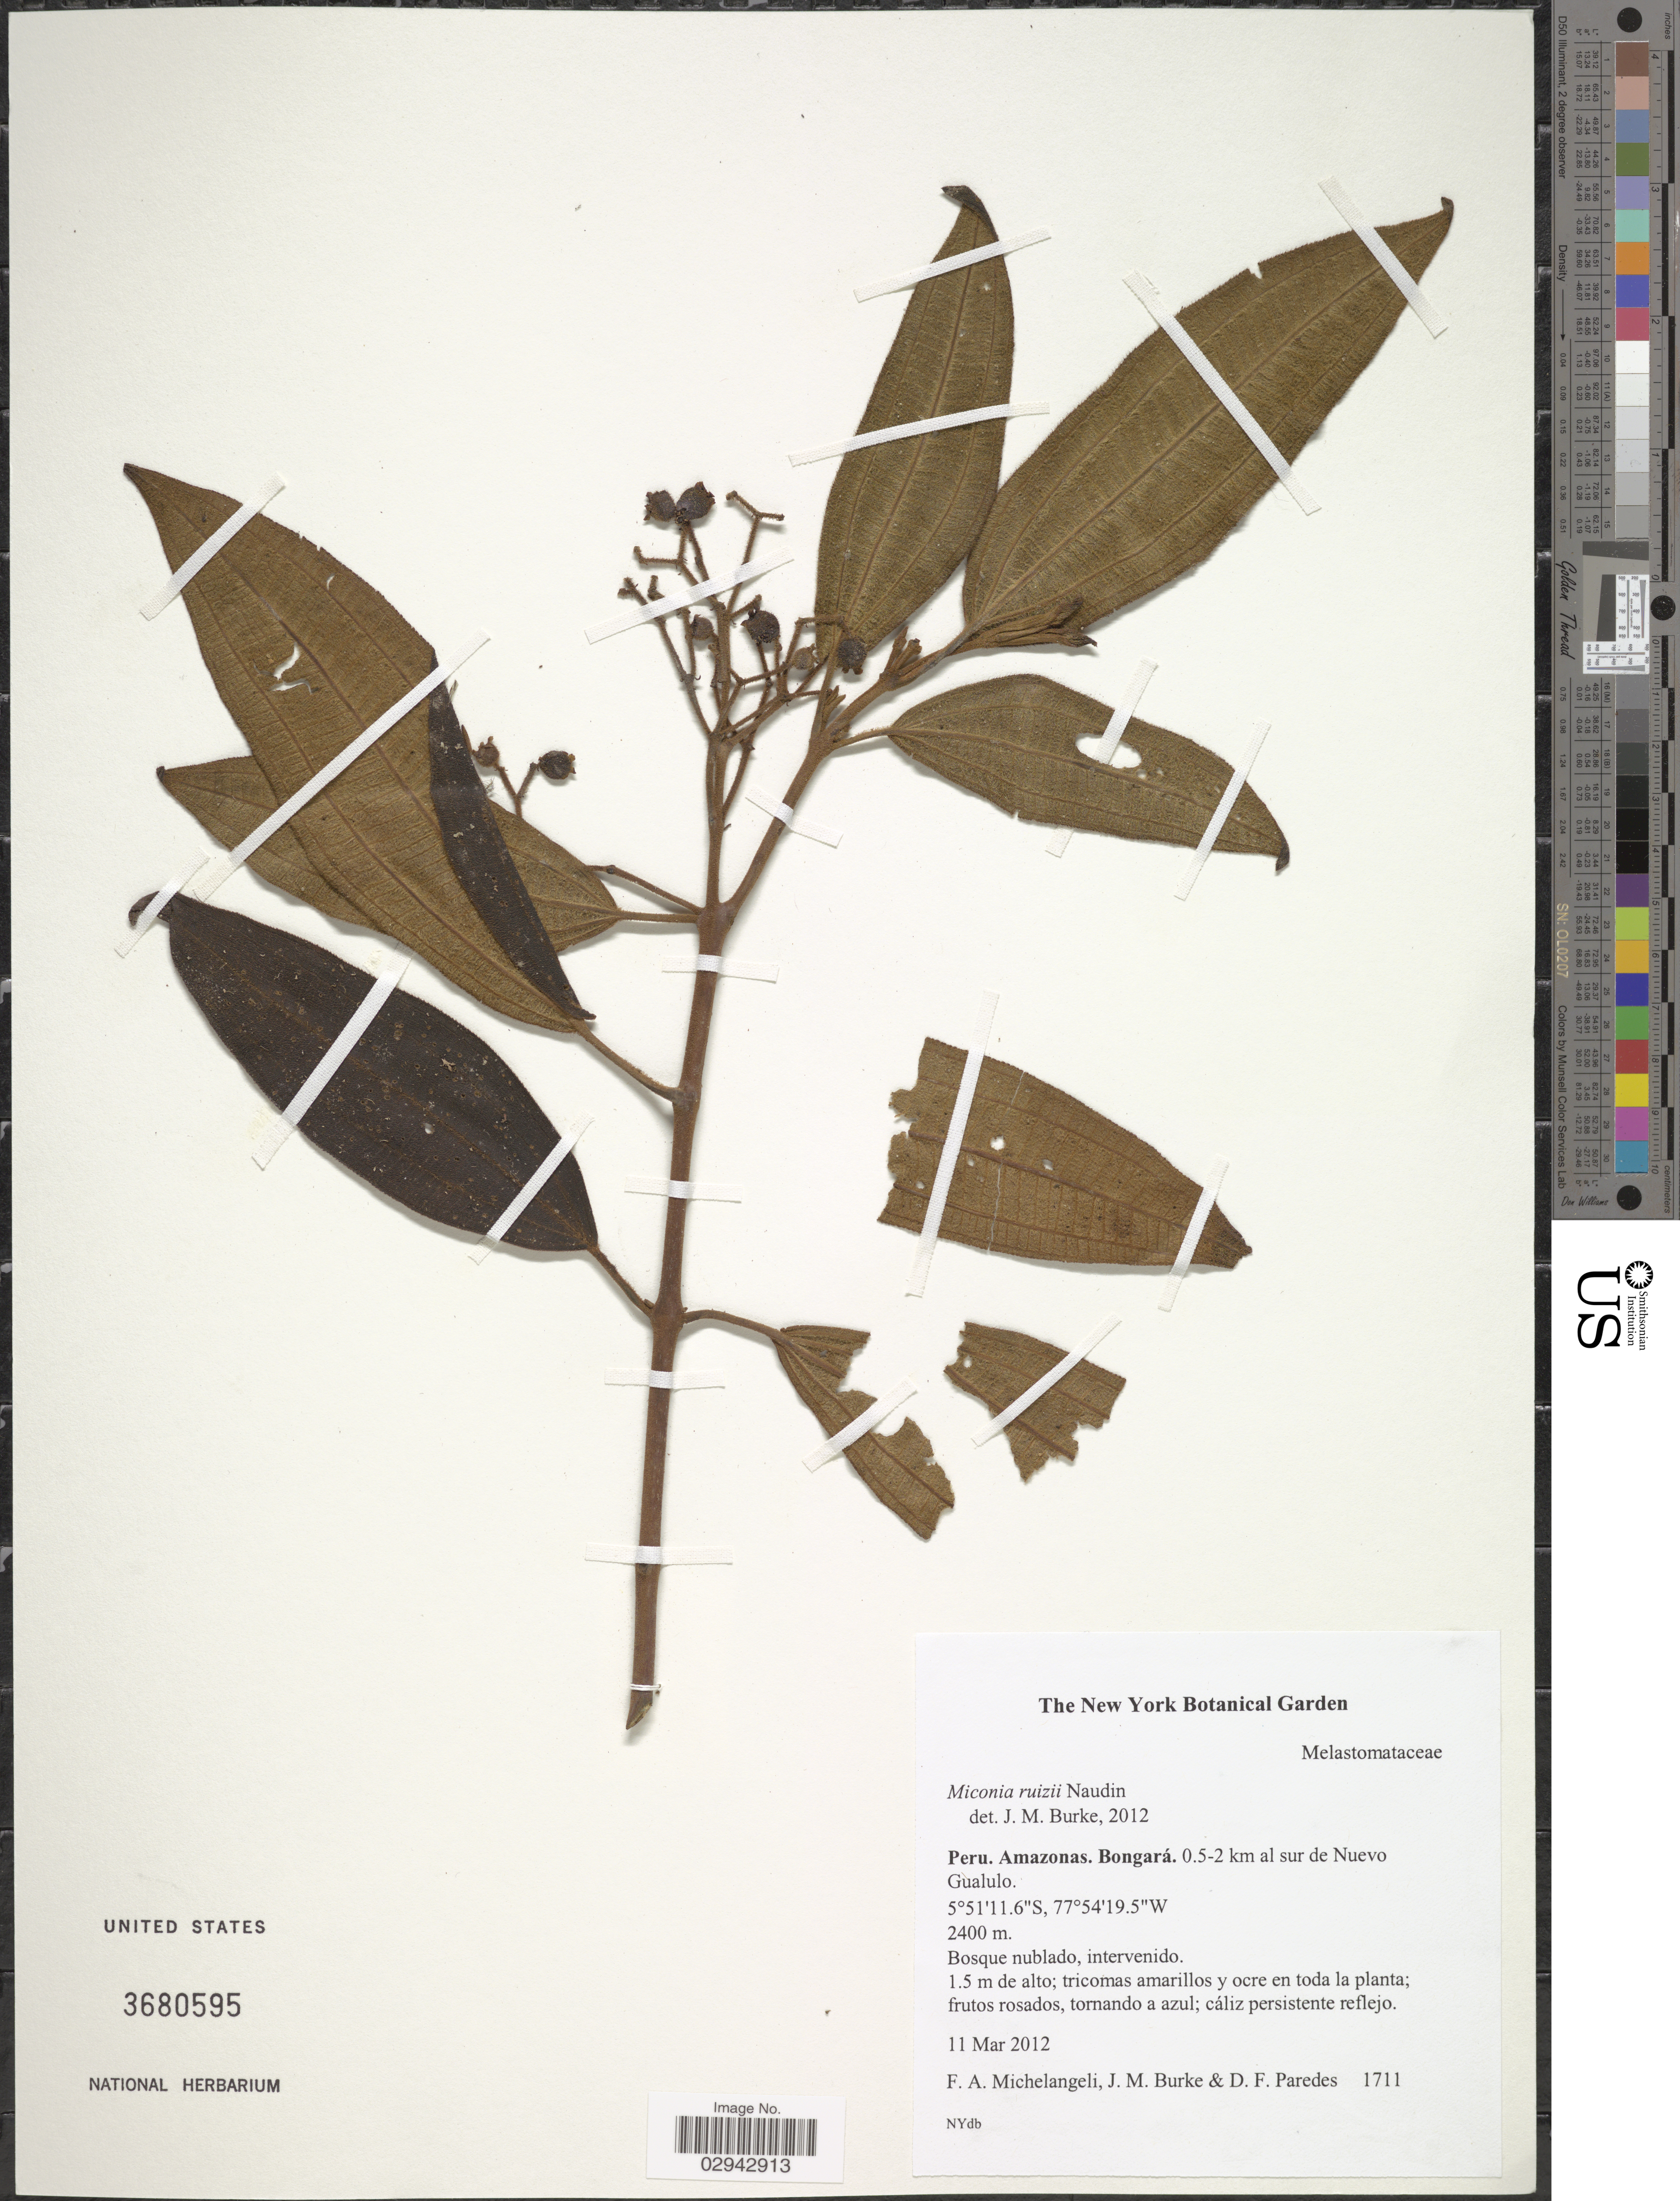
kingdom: Plantae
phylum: Tracheophyta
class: Magnoliopsida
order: Myrtales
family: Melastomataceae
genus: Miconia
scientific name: Miconia ruizii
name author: Naudin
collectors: F. A. Michelangeli, Jac. M. Burke & D. Paredes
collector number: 1711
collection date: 2012-03-11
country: Peru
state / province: Amazonas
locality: Bongará. 0.5-2 km al sur de Nuevo Gualulo.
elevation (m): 2400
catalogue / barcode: US 3680595